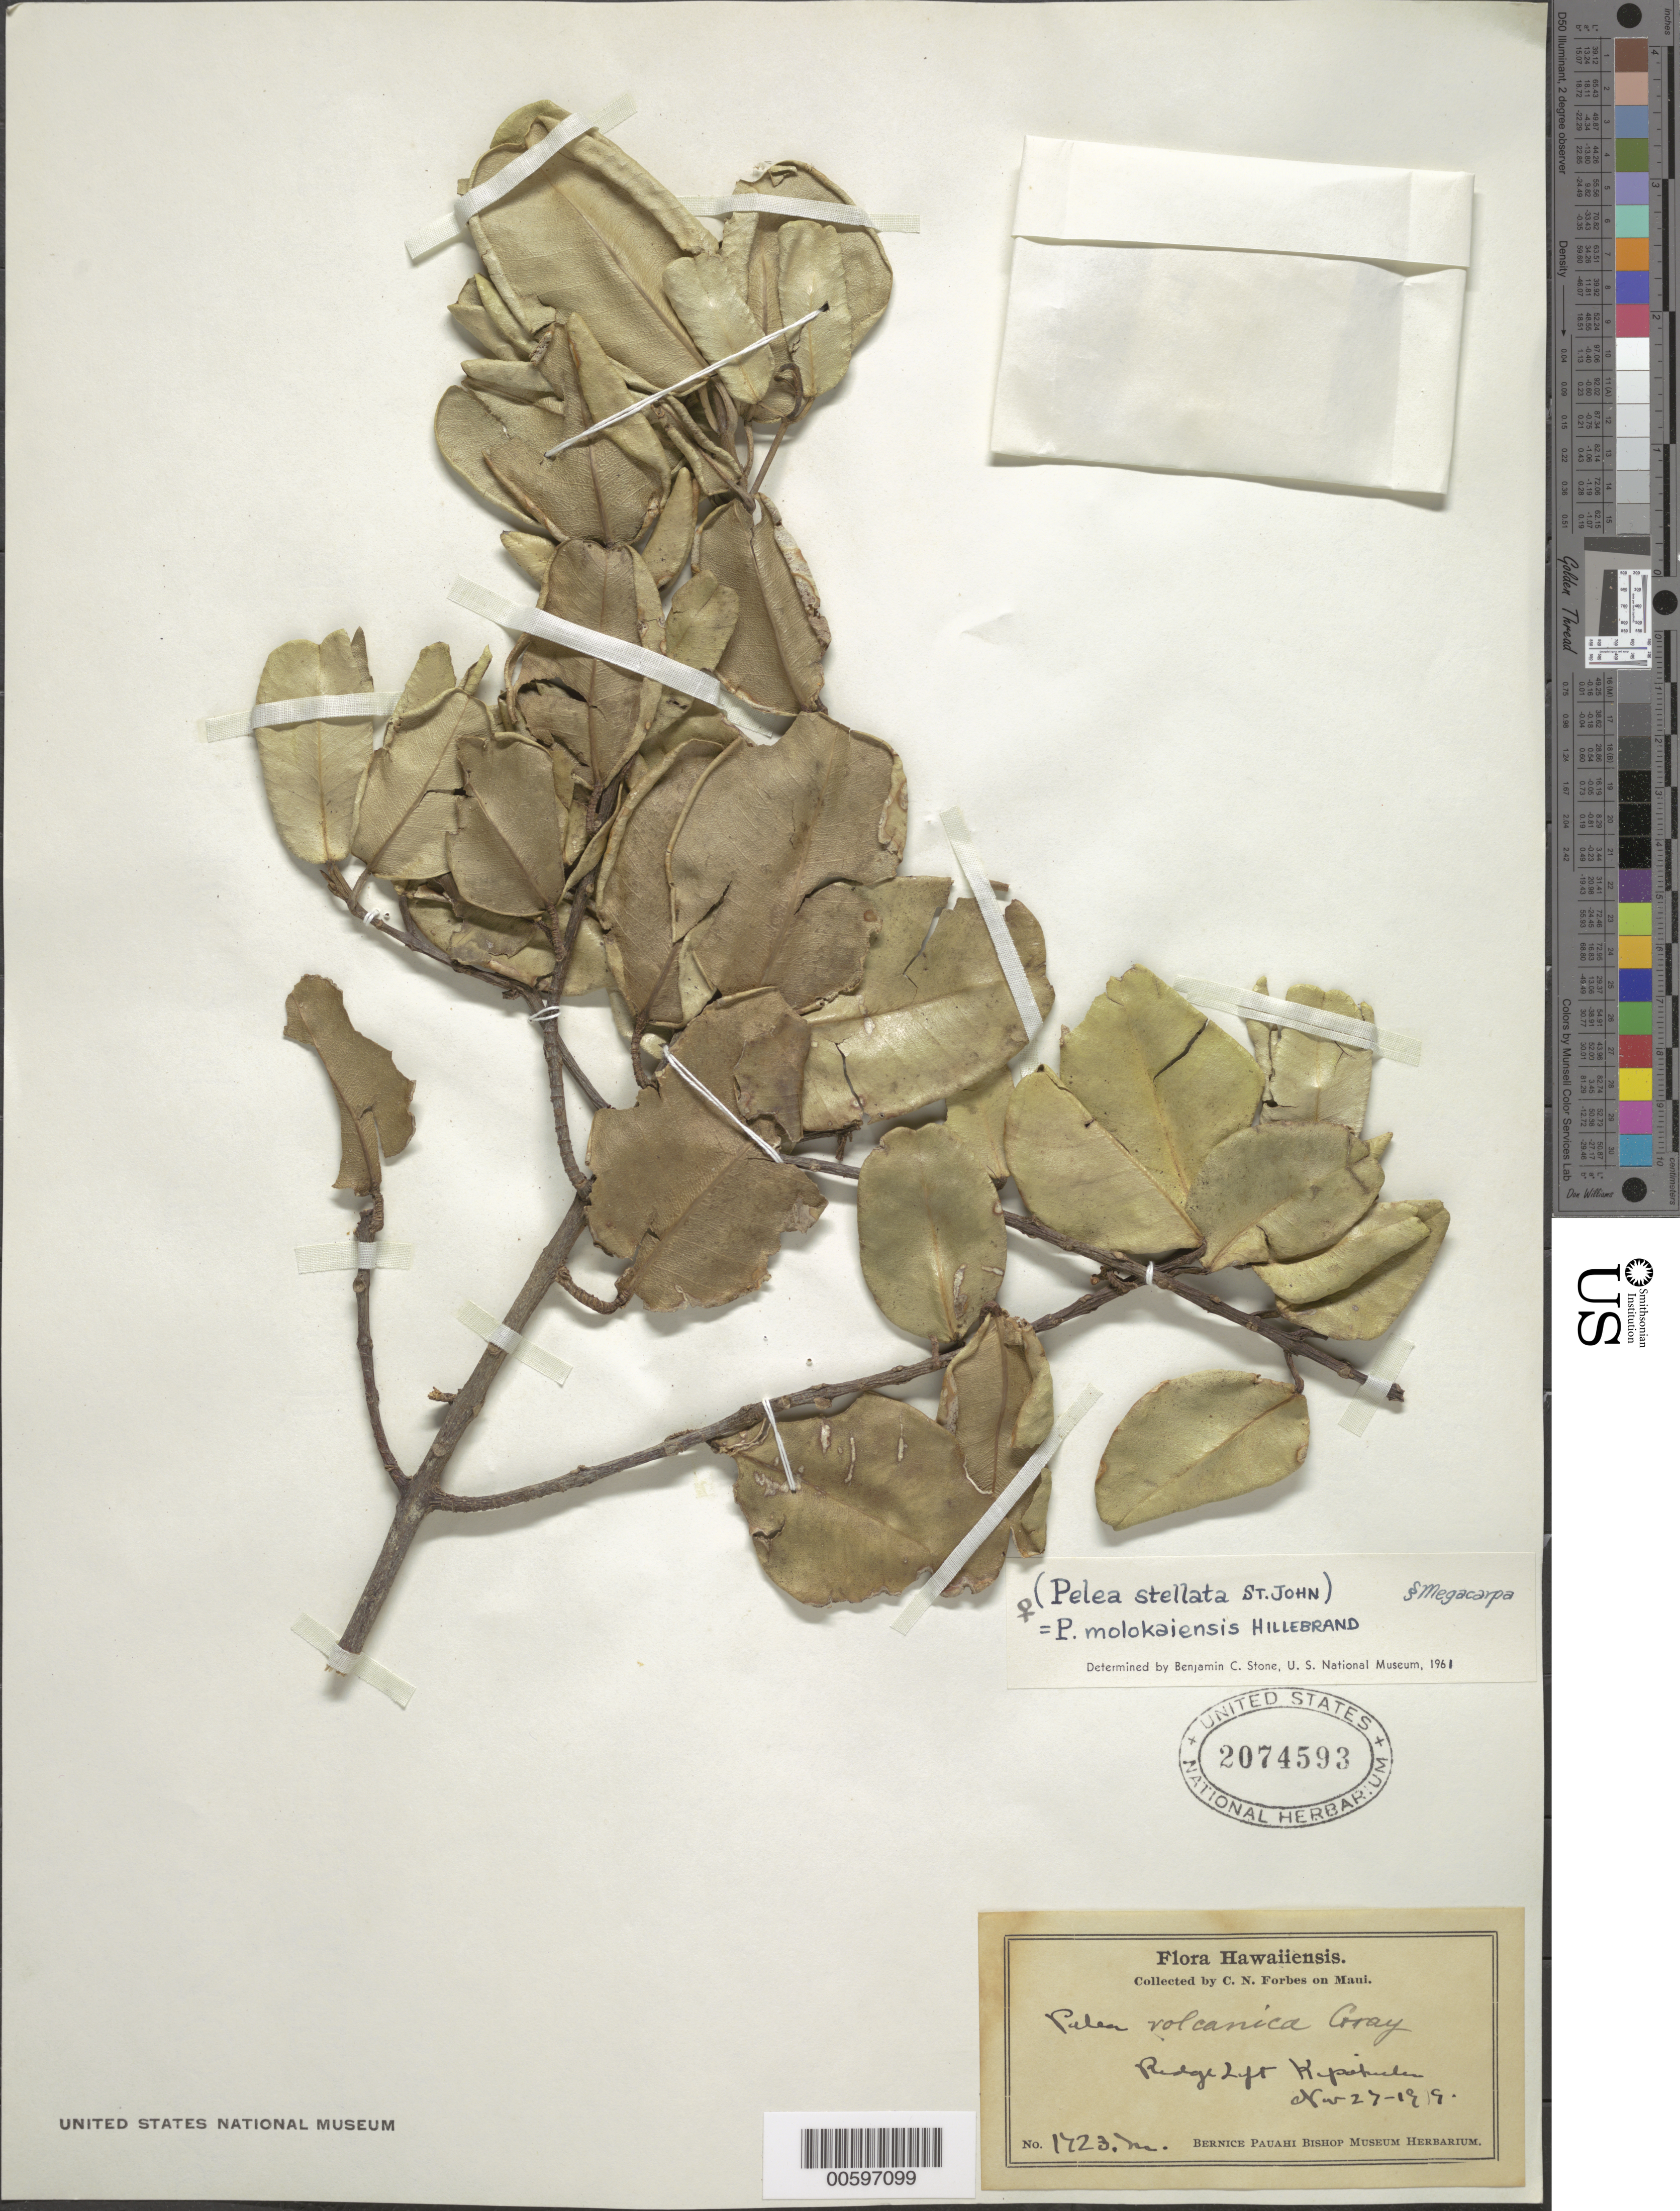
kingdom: Plantae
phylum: Tracheophyta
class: Magnoliopsida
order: Sapindales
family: Rutaceae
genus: Melicope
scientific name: Melicope molokaiensis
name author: (Hillebr.) T.G. Hartley & B.C. Stone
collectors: C. N. Forbes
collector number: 1723.M.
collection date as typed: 27 Nov 1919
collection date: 1919-11-27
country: United States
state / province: Hawaii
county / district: Maui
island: Maui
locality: Ridge left Kipahulea.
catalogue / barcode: US 2074593